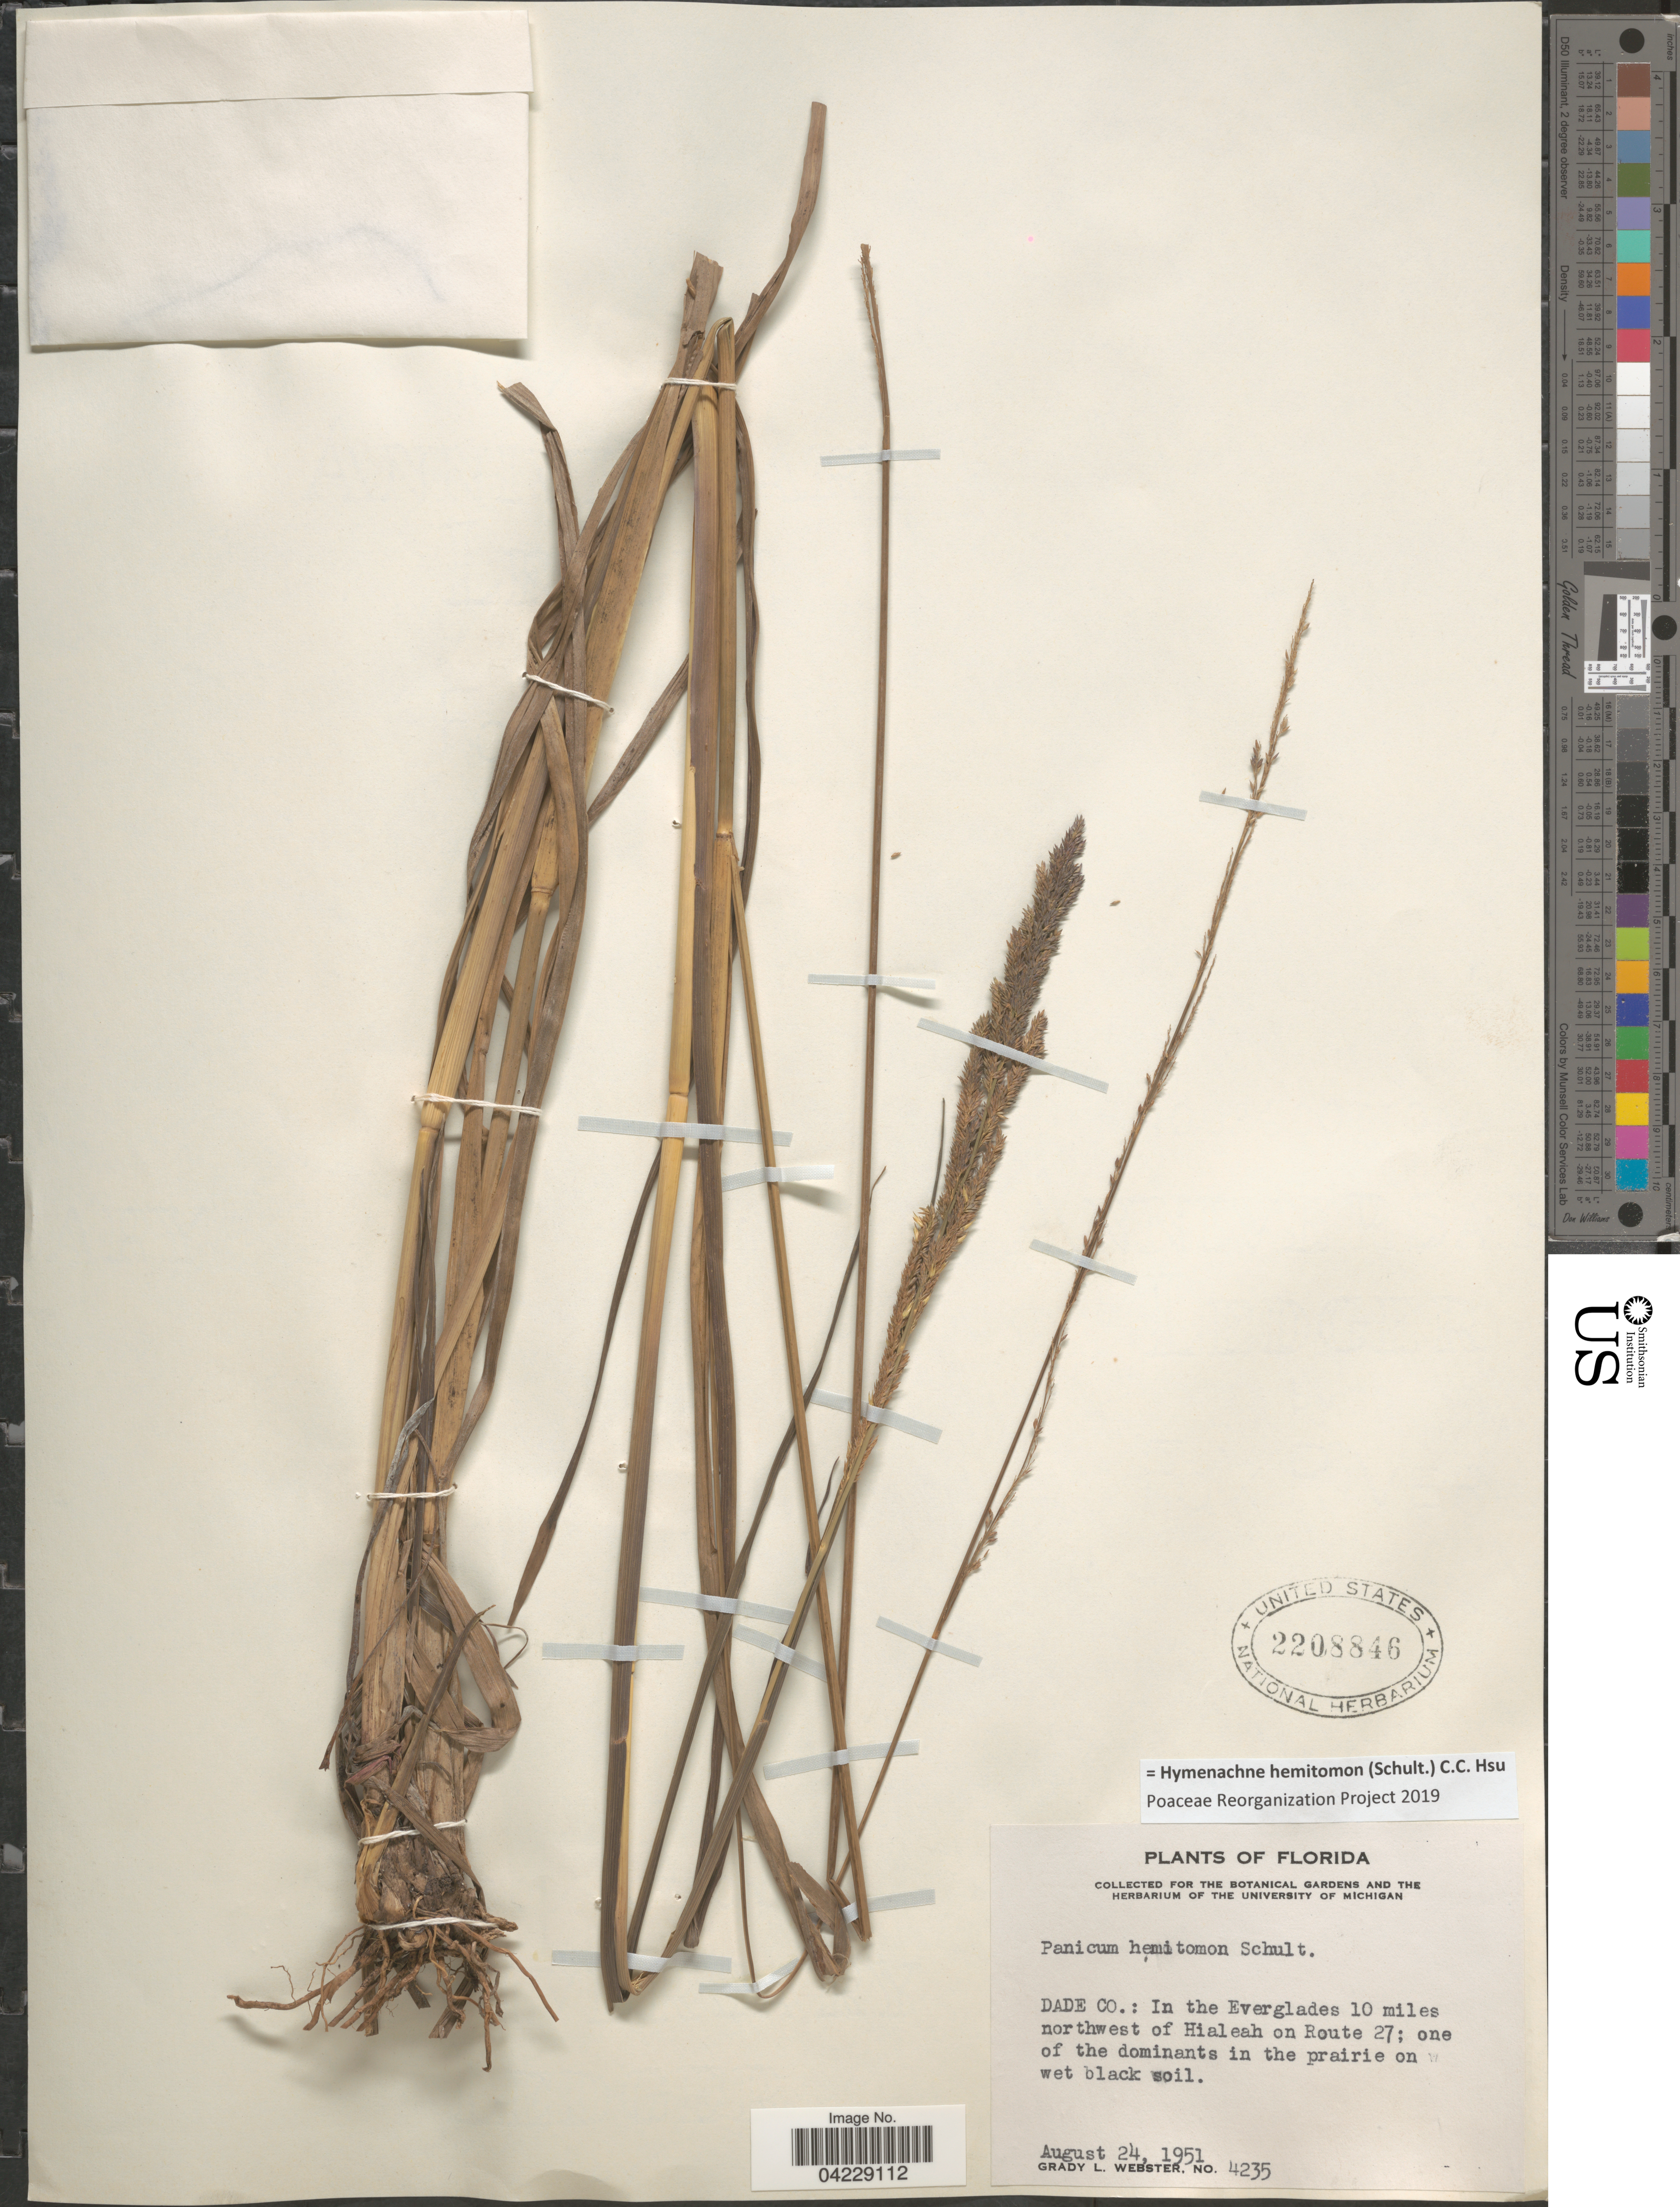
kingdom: Plantae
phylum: Tracheophyta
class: Liliopsida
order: Poales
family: Poaceae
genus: Hymenachne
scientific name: Hymenachne hemitomon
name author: (Schult.) C. C. Hsu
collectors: G. L. Webster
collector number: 4235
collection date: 1951-08-24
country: United States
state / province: Florida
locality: Dade Co.: In the Everglades 10 miles northwest of Hialeah on Route 27.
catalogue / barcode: US 2208846